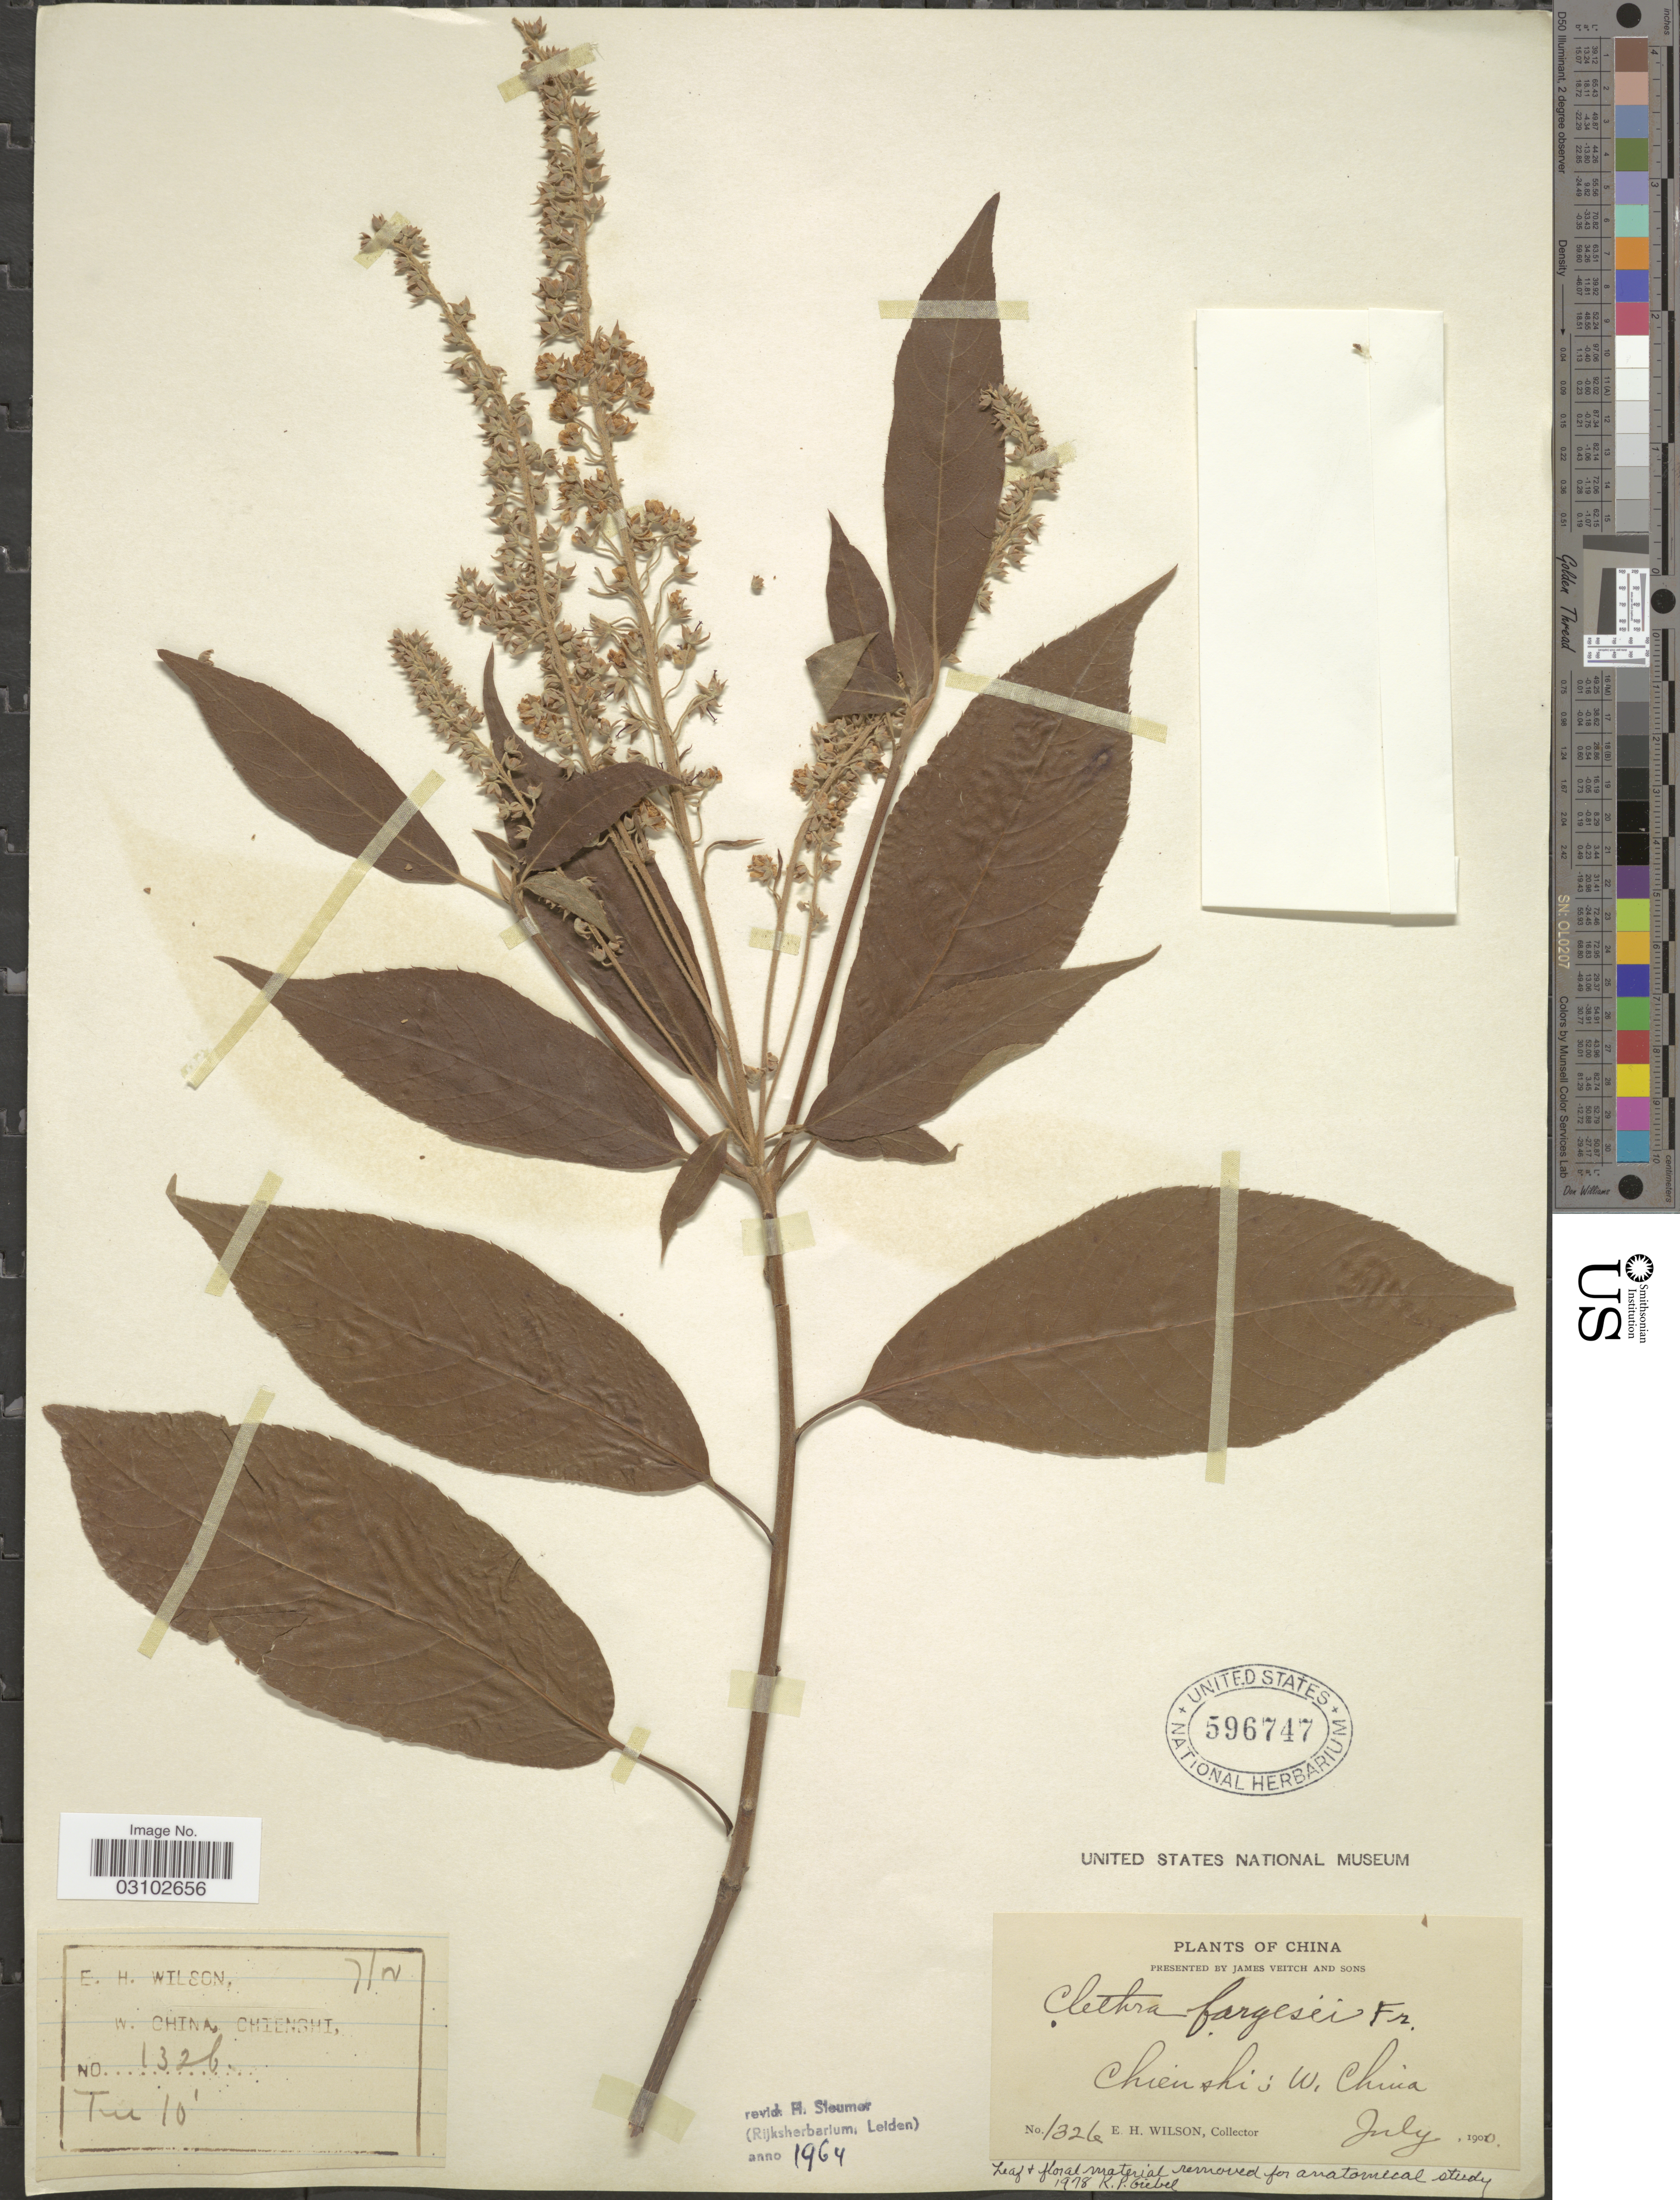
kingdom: Plantae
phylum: Tracheophyta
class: Magnoliopsida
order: Ericales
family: Clethraceae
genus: Clethra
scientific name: Clethra fargesii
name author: Franch.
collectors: E. Wilson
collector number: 1326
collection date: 1900-07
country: China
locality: Chienghi. W. China. Chienshi.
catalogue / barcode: US 596747